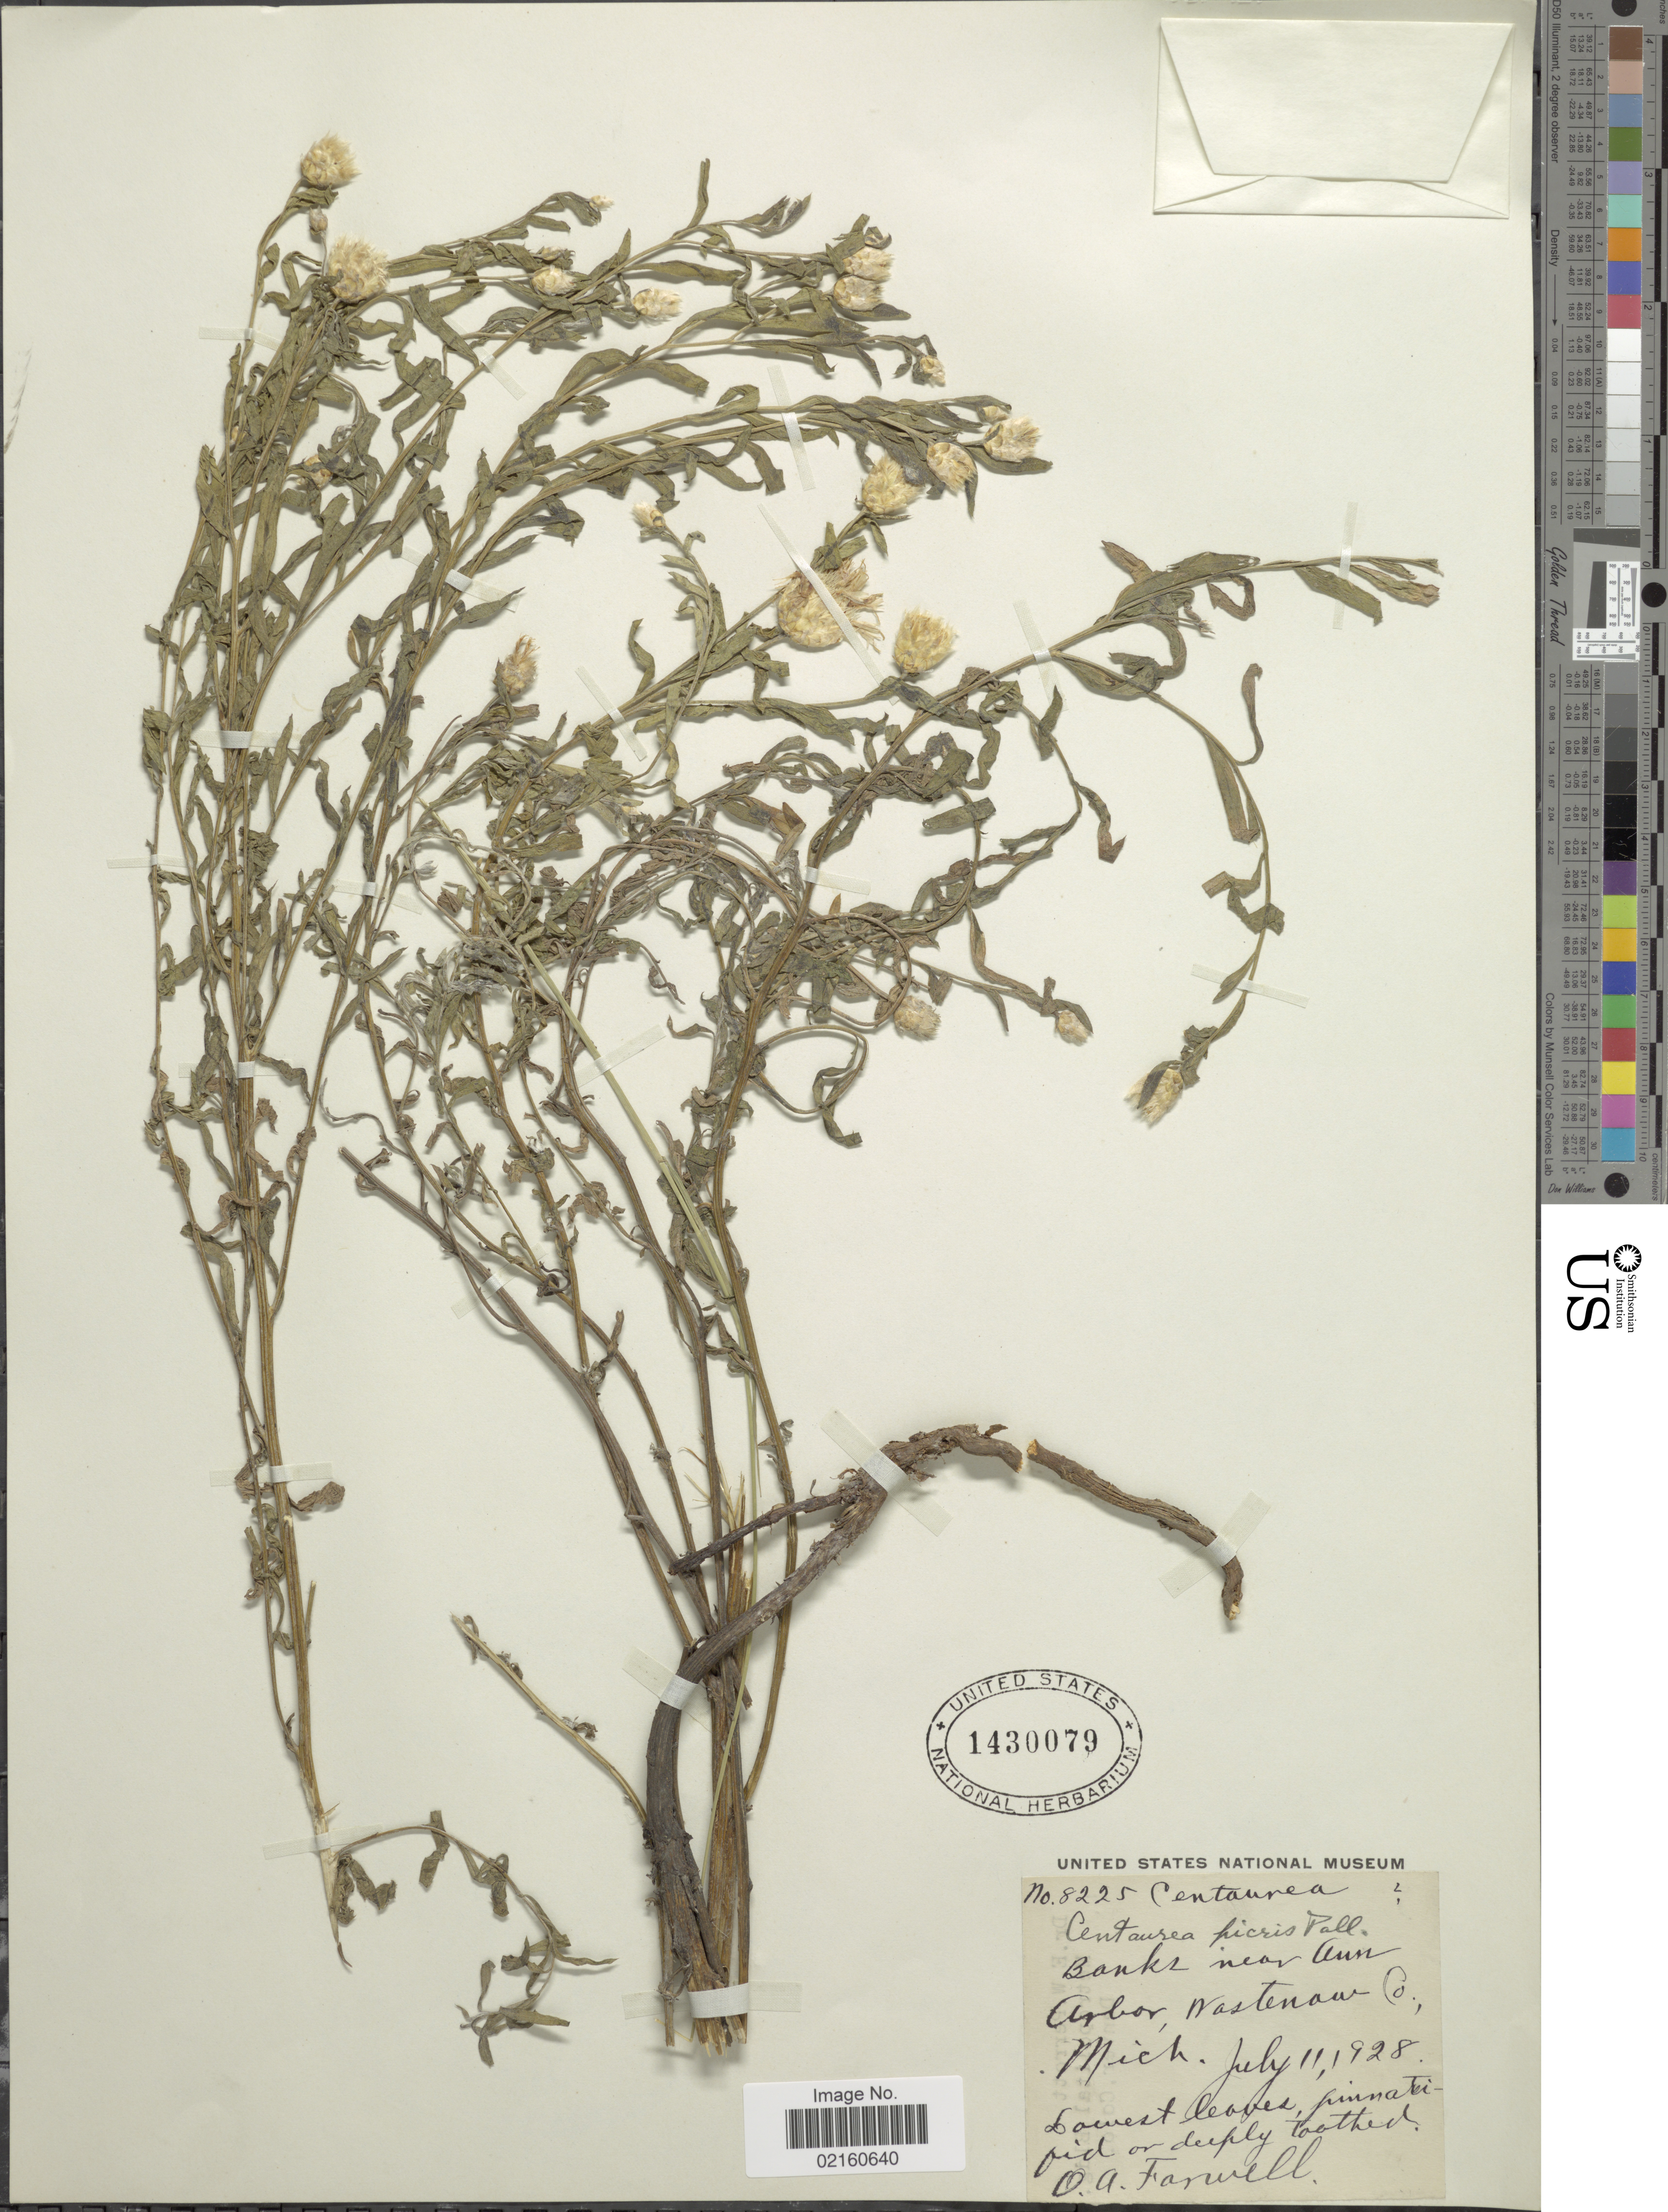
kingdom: Plantae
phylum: Tracheophyta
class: Magnoliopsida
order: Asterales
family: Asteraceae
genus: Rhaponticum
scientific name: Rhaponticum repens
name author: (L.) Hidalgo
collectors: O. Farwell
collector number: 8225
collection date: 1928-07-11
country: United States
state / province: Michigan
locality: Banks near Ann Arbor, Wastenaw Co., Mich.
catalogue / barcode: US 1430079